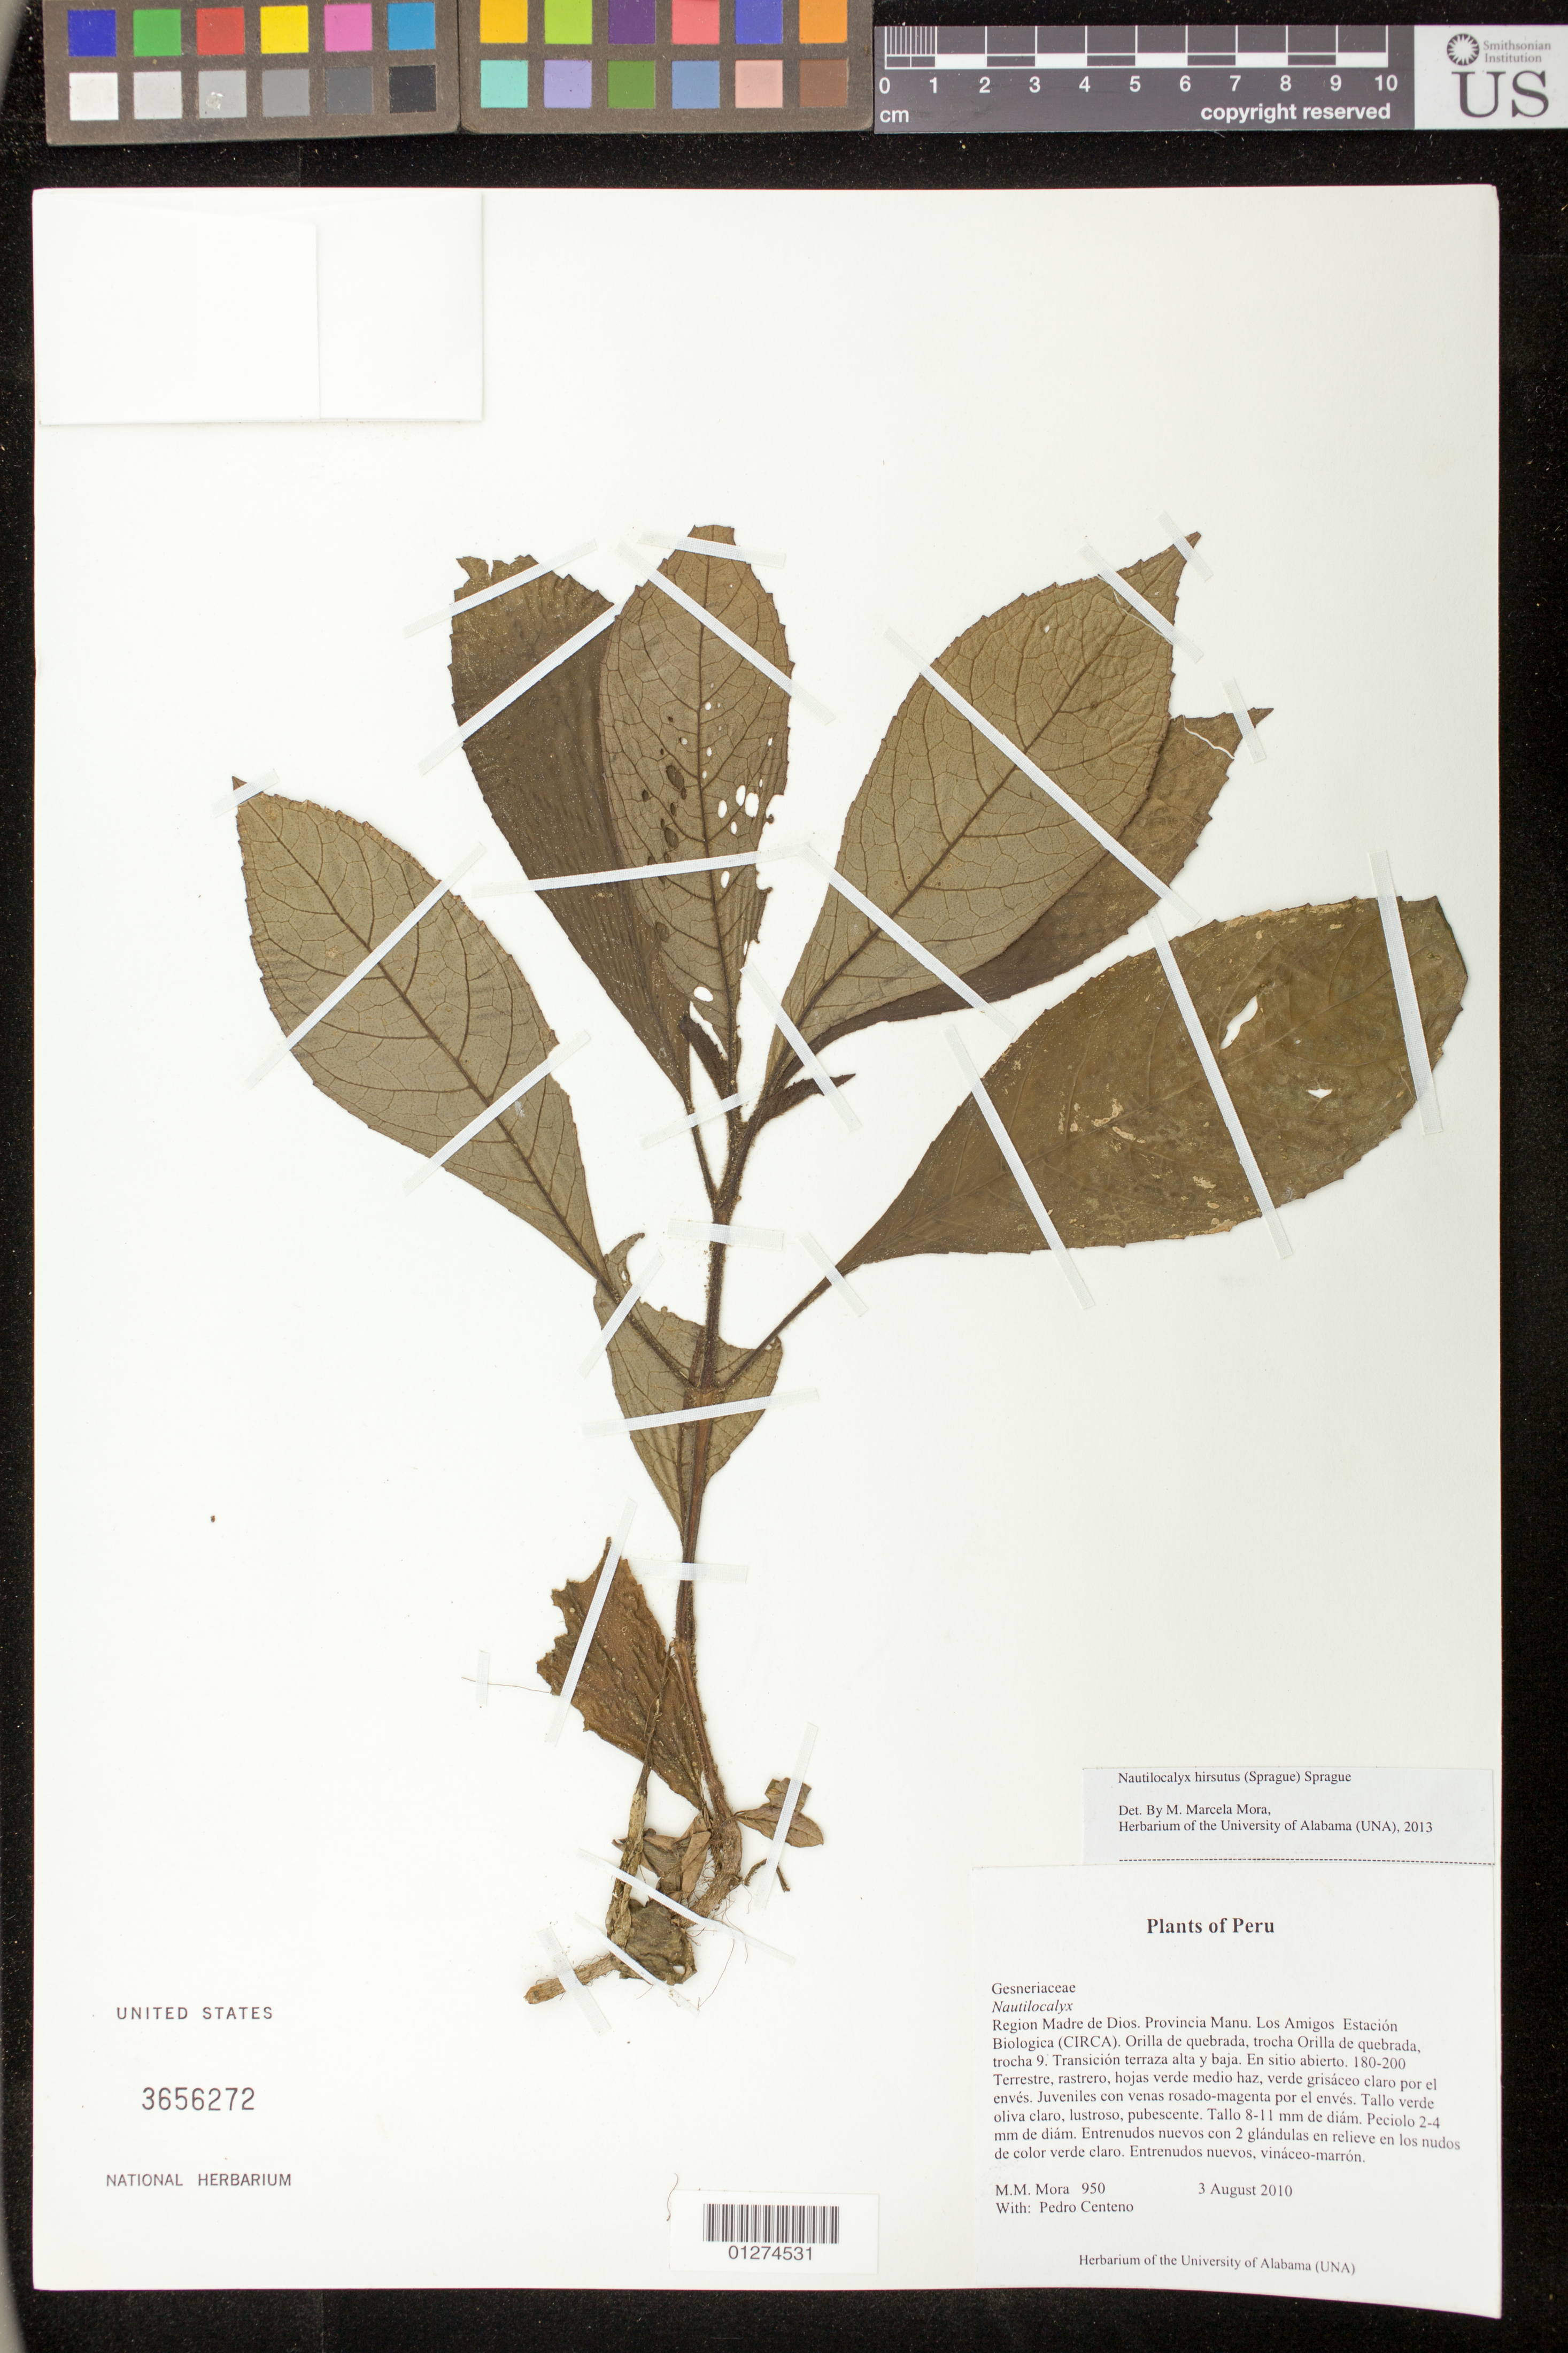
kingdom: Plantae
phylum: Tracheophyta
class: Magnoliopsida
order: Lamiales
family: Gesneriaceae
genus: Nautilocalyx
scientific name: Nautilocalyx hirsutus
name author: (Sprague) Sprague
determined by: Mora, M.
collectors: M. M. Mora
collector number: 950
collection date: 2010-08-03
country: Peru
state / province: Madre de Dios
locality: Provincia Manu. Los Amigos Estacion Biologica.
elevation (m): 180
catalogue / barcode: US 3656272